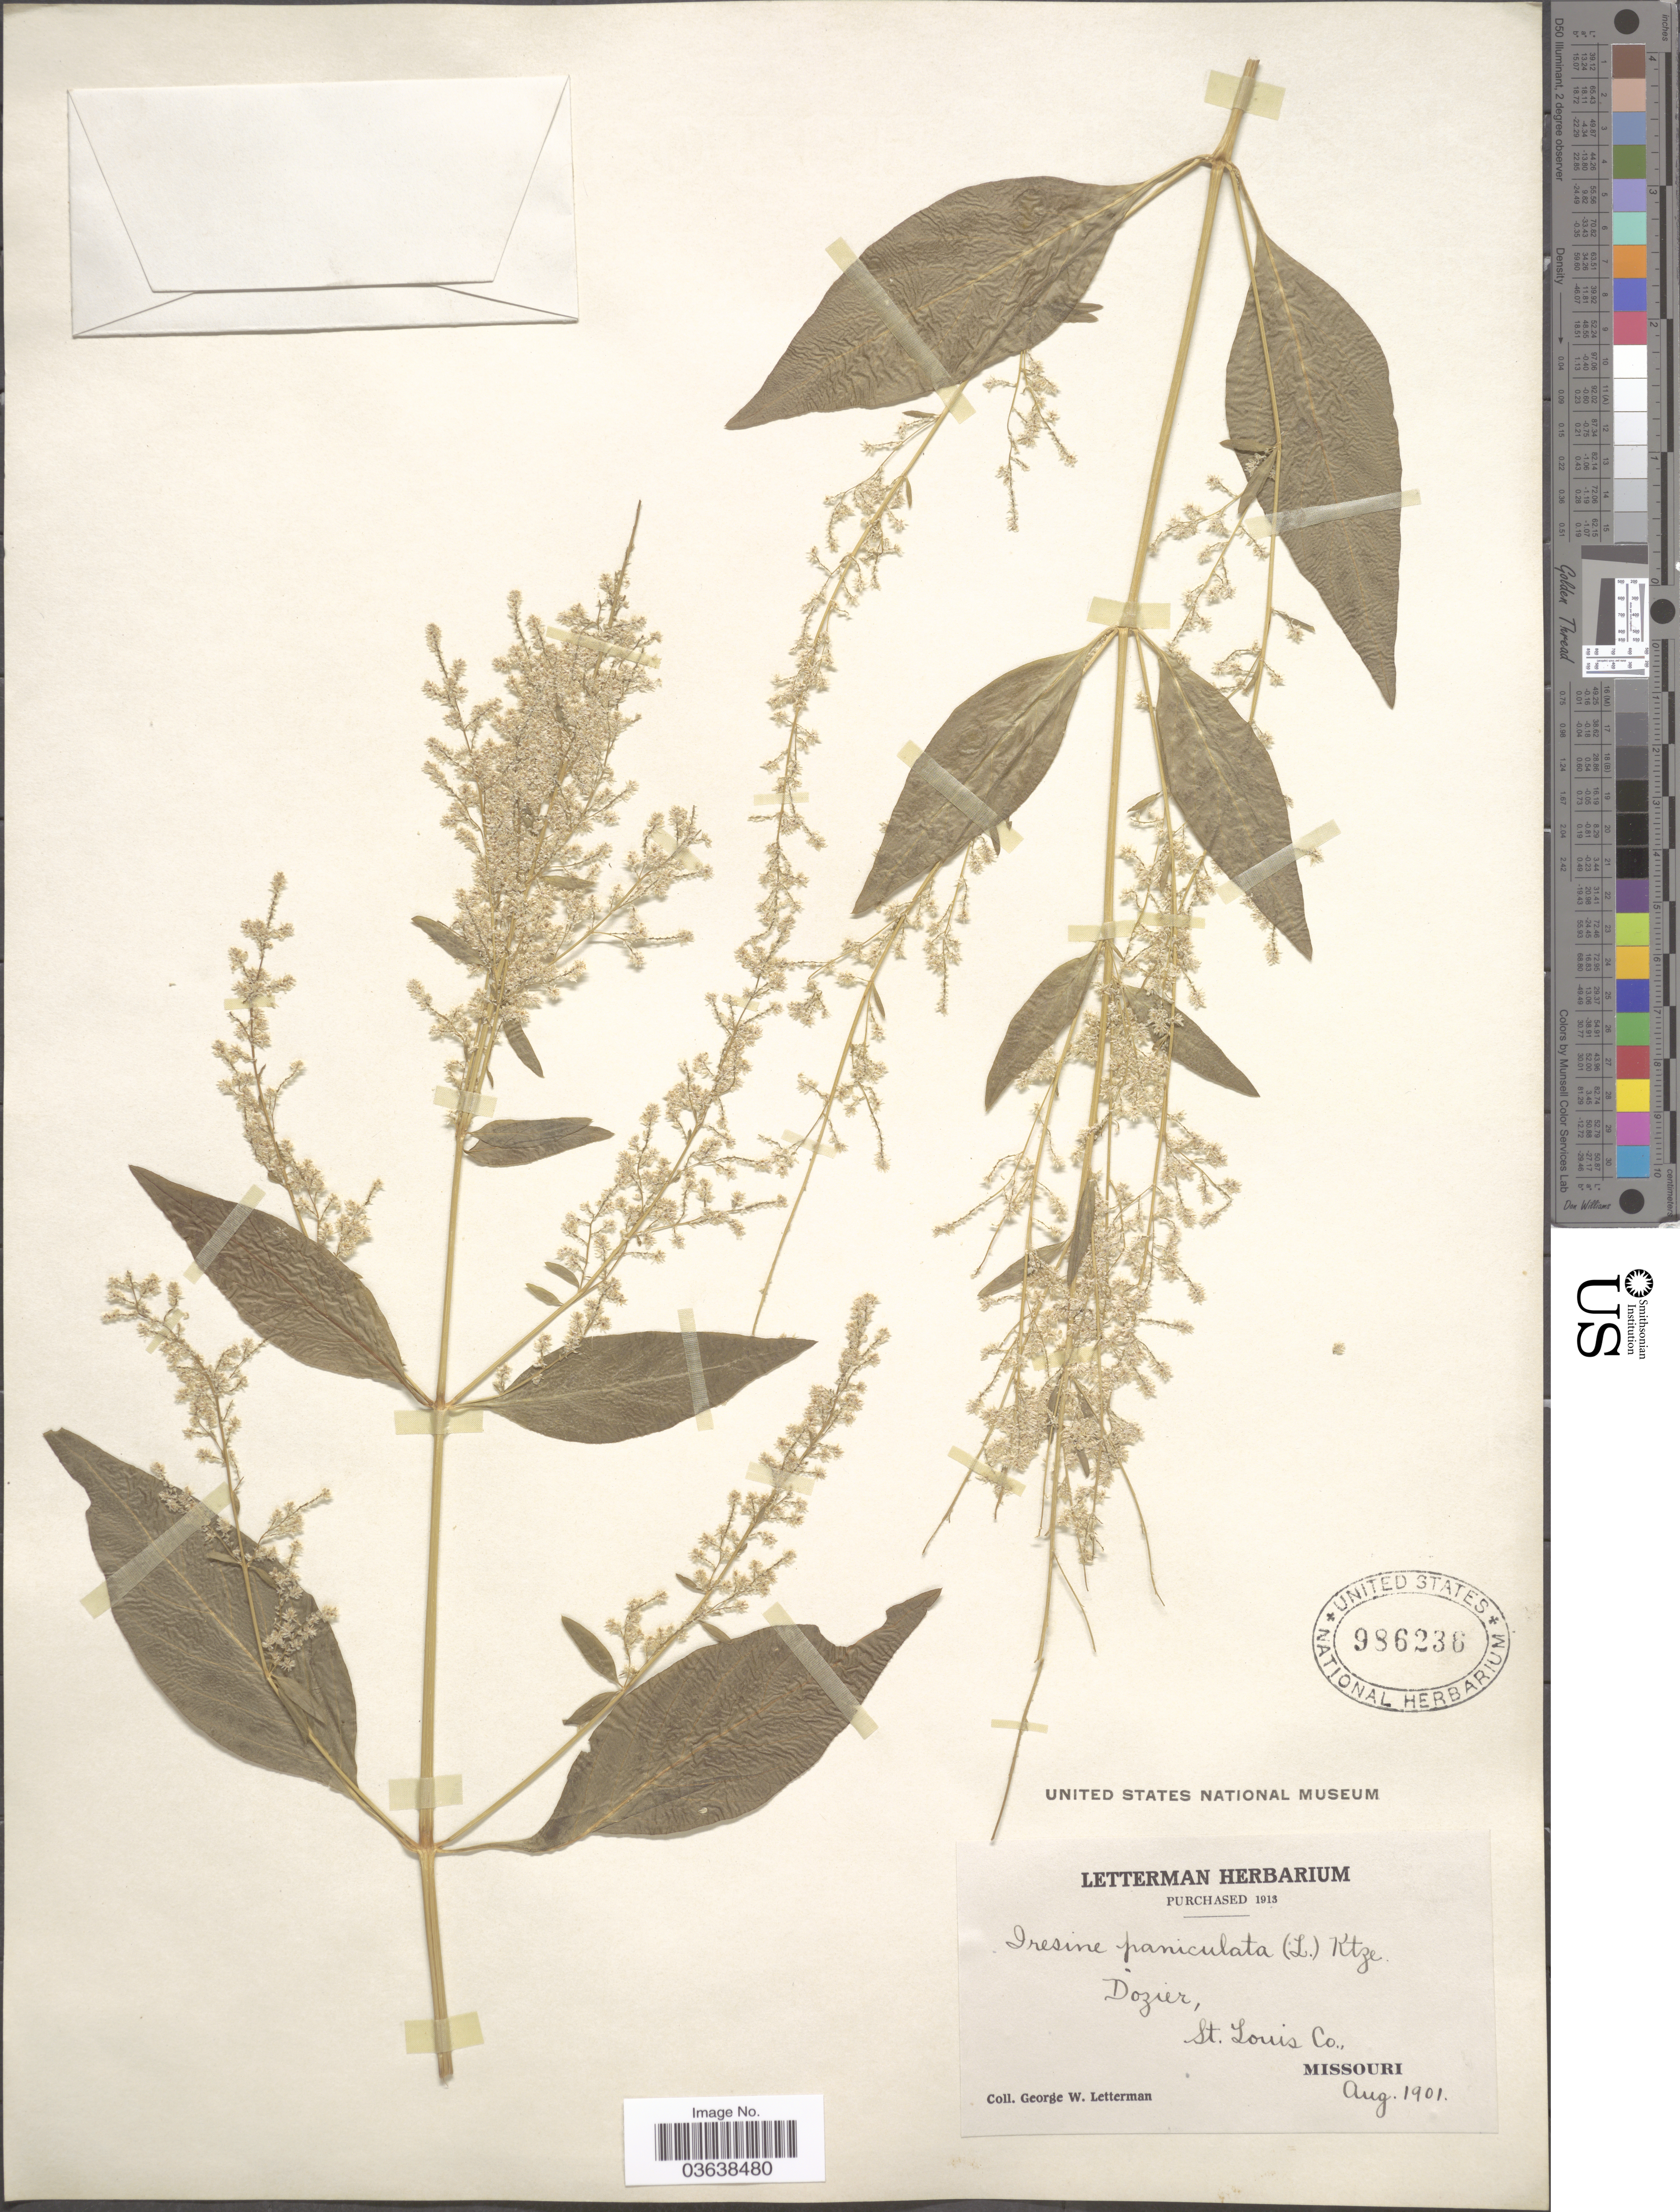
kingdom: Plantae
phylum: Tracheophyta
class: Magnoliopsida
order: Caryophyllales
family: Amaranthaceae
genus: Iresine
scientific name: Iresine rhizomatosa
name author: Standl.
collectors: G. W. Letterman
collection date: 1901-08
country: United States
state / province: Missouri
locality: Dozier, St. Louis Co.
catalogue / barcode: US 986236